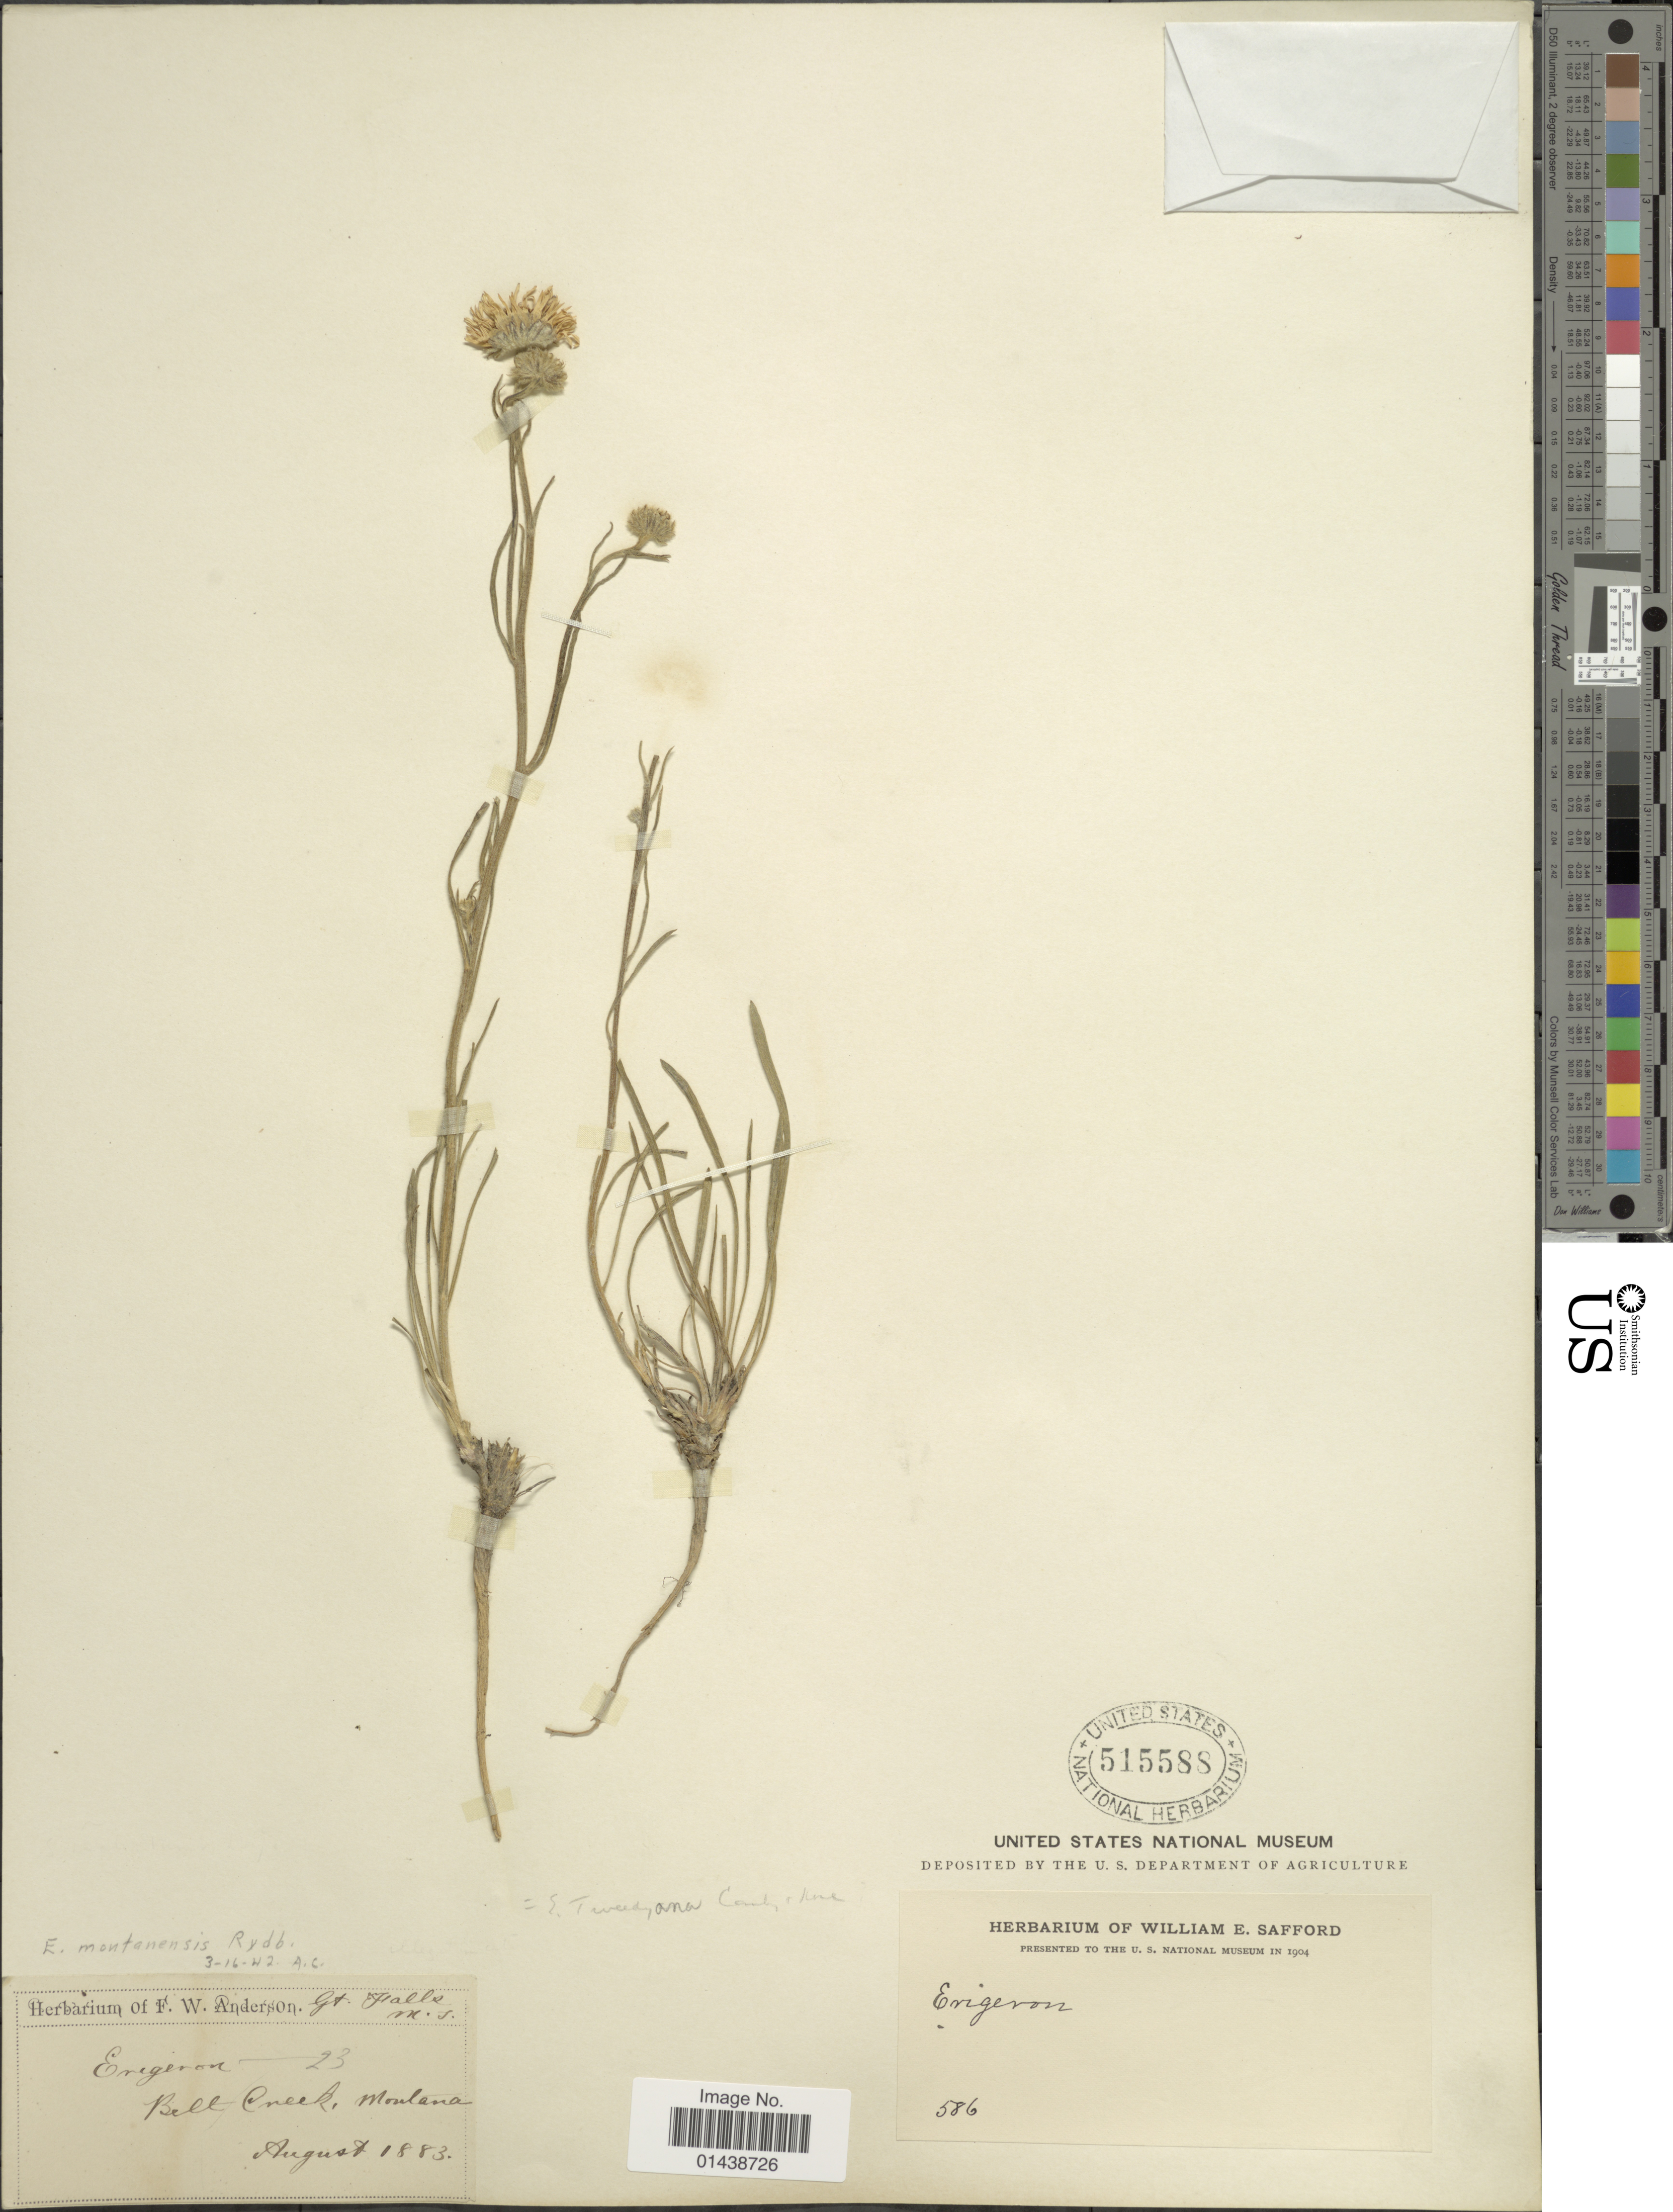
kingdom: Plantae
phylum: Tracheophyta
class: Magnoliopsida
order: Asterales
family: Asteraceae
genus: Erigeron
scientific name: Erigeron ochroleucus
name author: Nutt.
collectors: ex herb. F.W. Anderson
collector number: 586?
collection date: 1883-08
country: United States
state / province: Montana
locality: Gt. Falls. Bell Creek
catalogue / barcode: US 515588